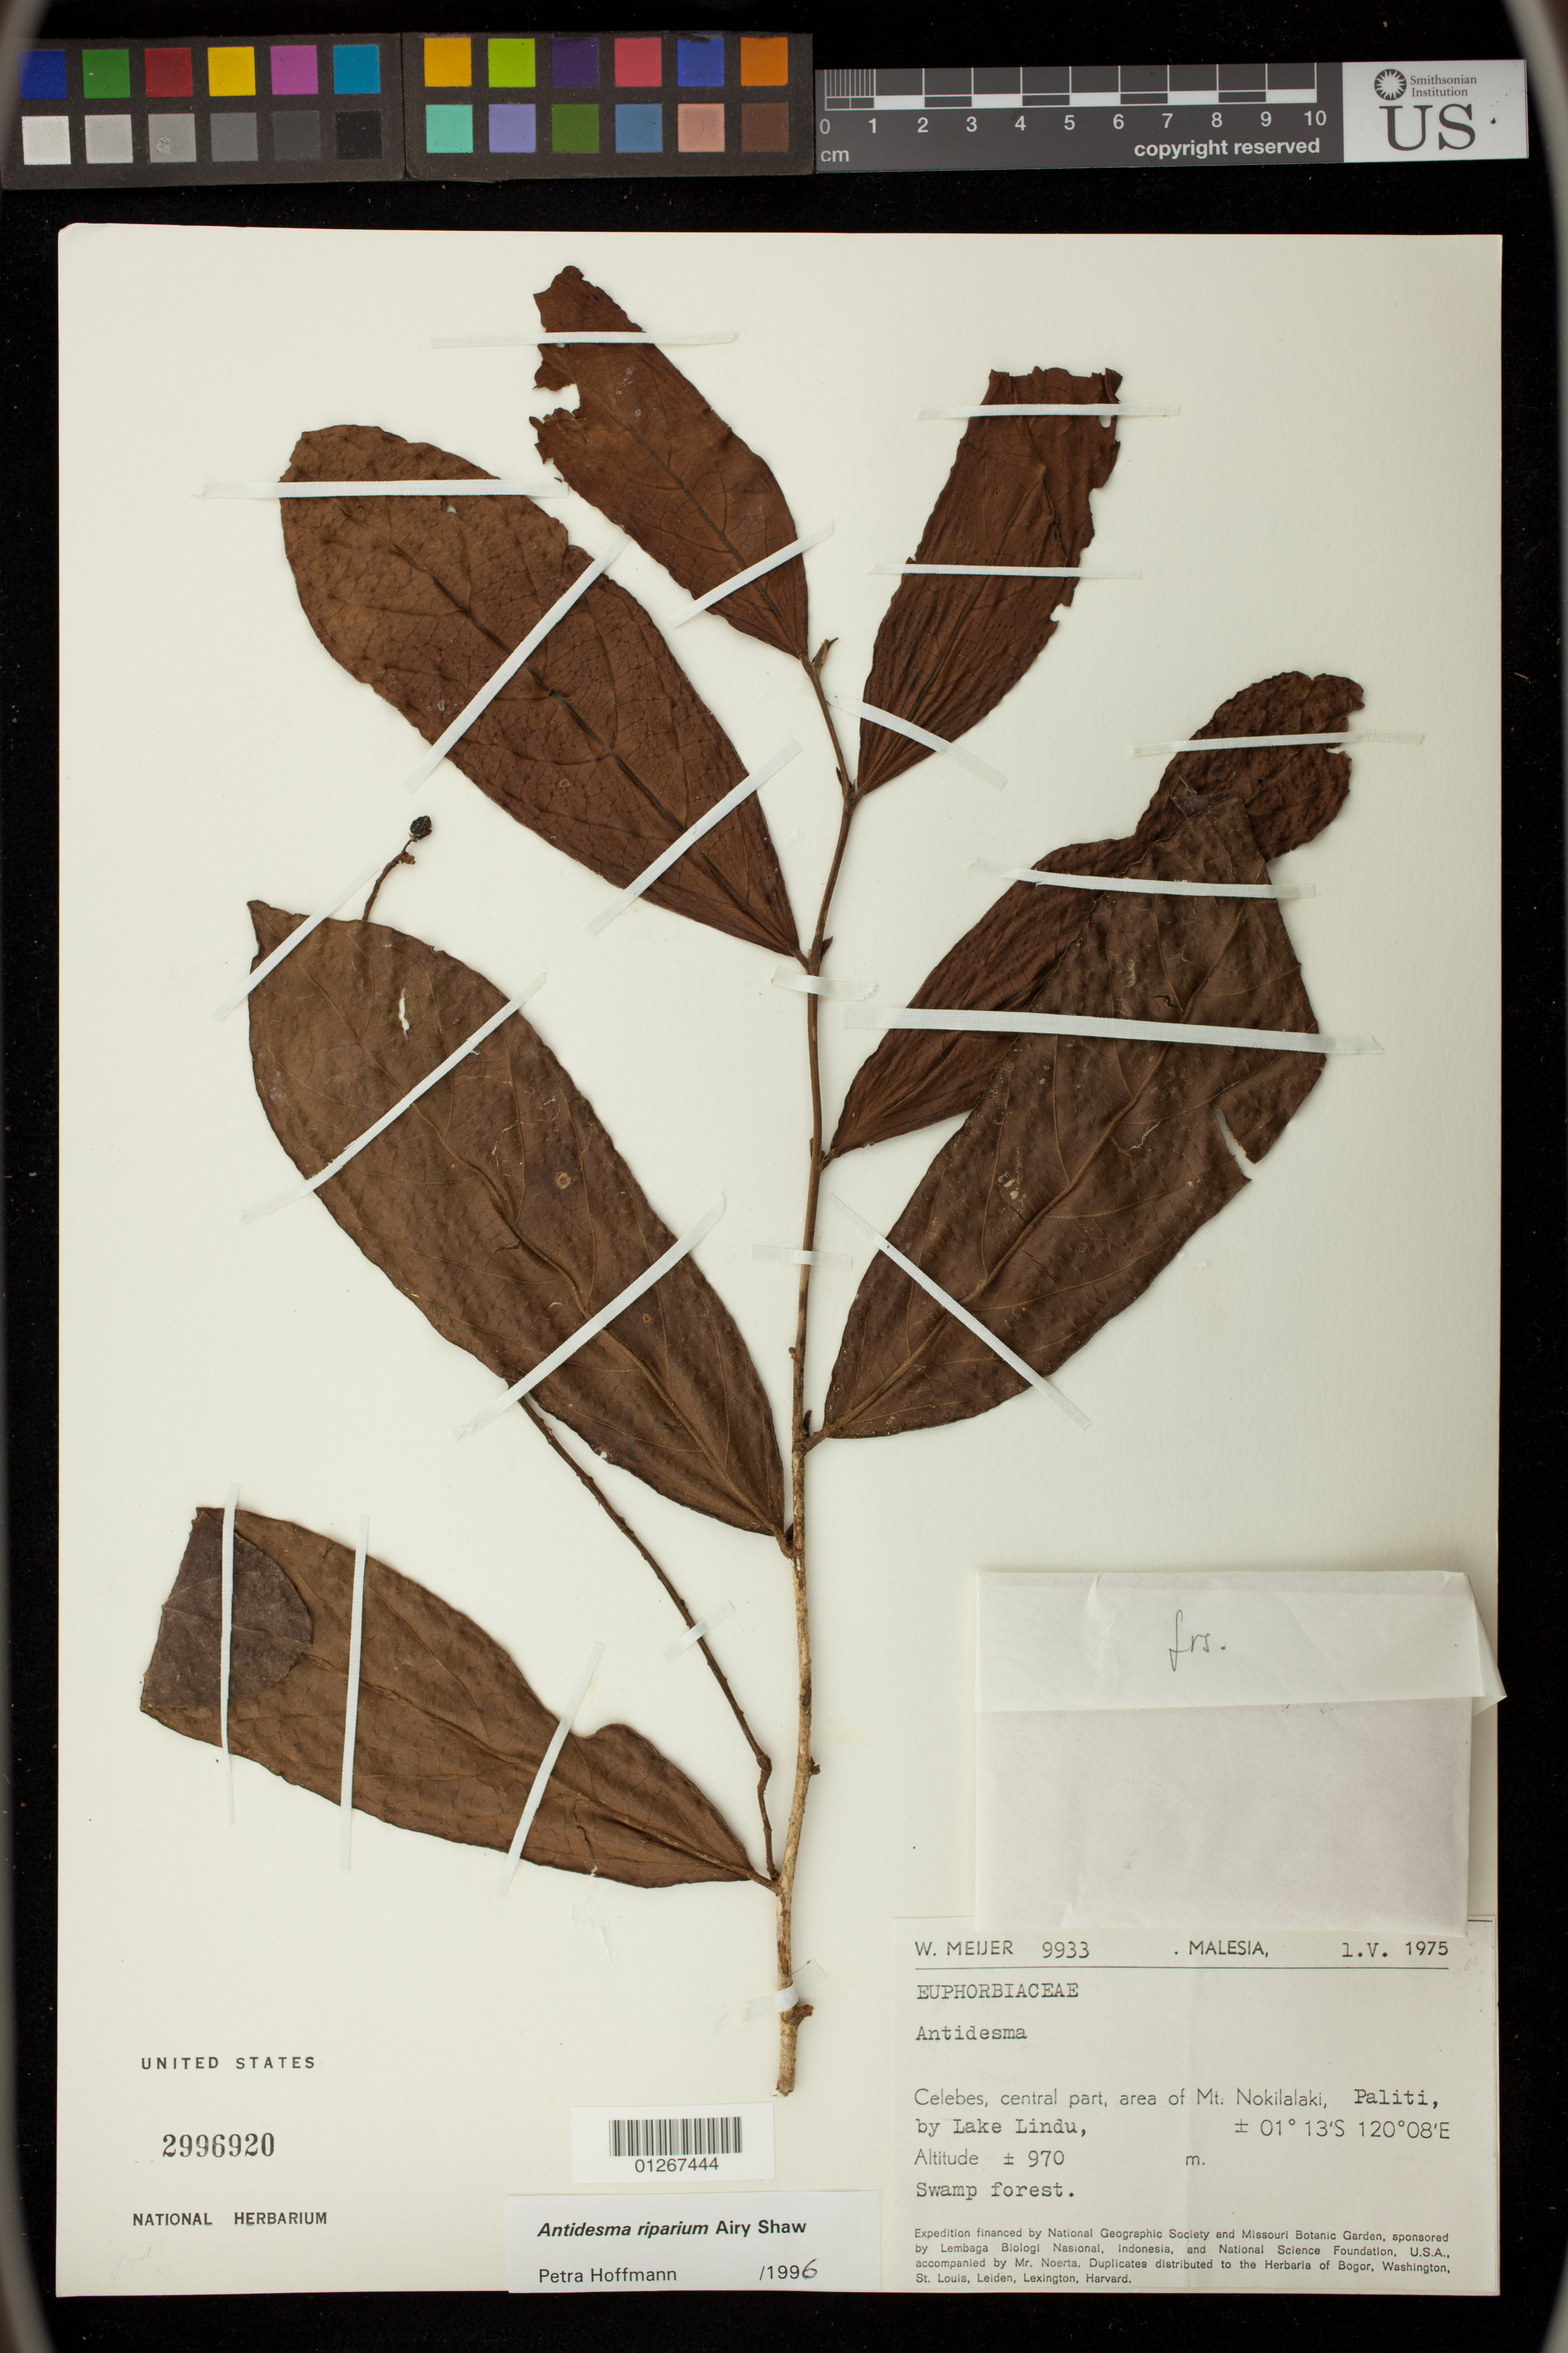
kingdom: Plantae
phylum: Tracheophyta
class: Magnoliopsida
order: Malpighiales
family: Phyllanthaceae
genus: Antidesma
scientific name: Antidesma riparium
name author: Airy Shaw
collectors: W. Meijer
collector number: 9933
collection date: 1975-01-05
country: Indonesia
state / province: Sulawesi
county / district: Sulawesi Tengah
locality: Central part area of Mt. Nokilalaki, Paliti by Lake Lindu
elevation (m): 970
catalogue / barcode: US 2996920